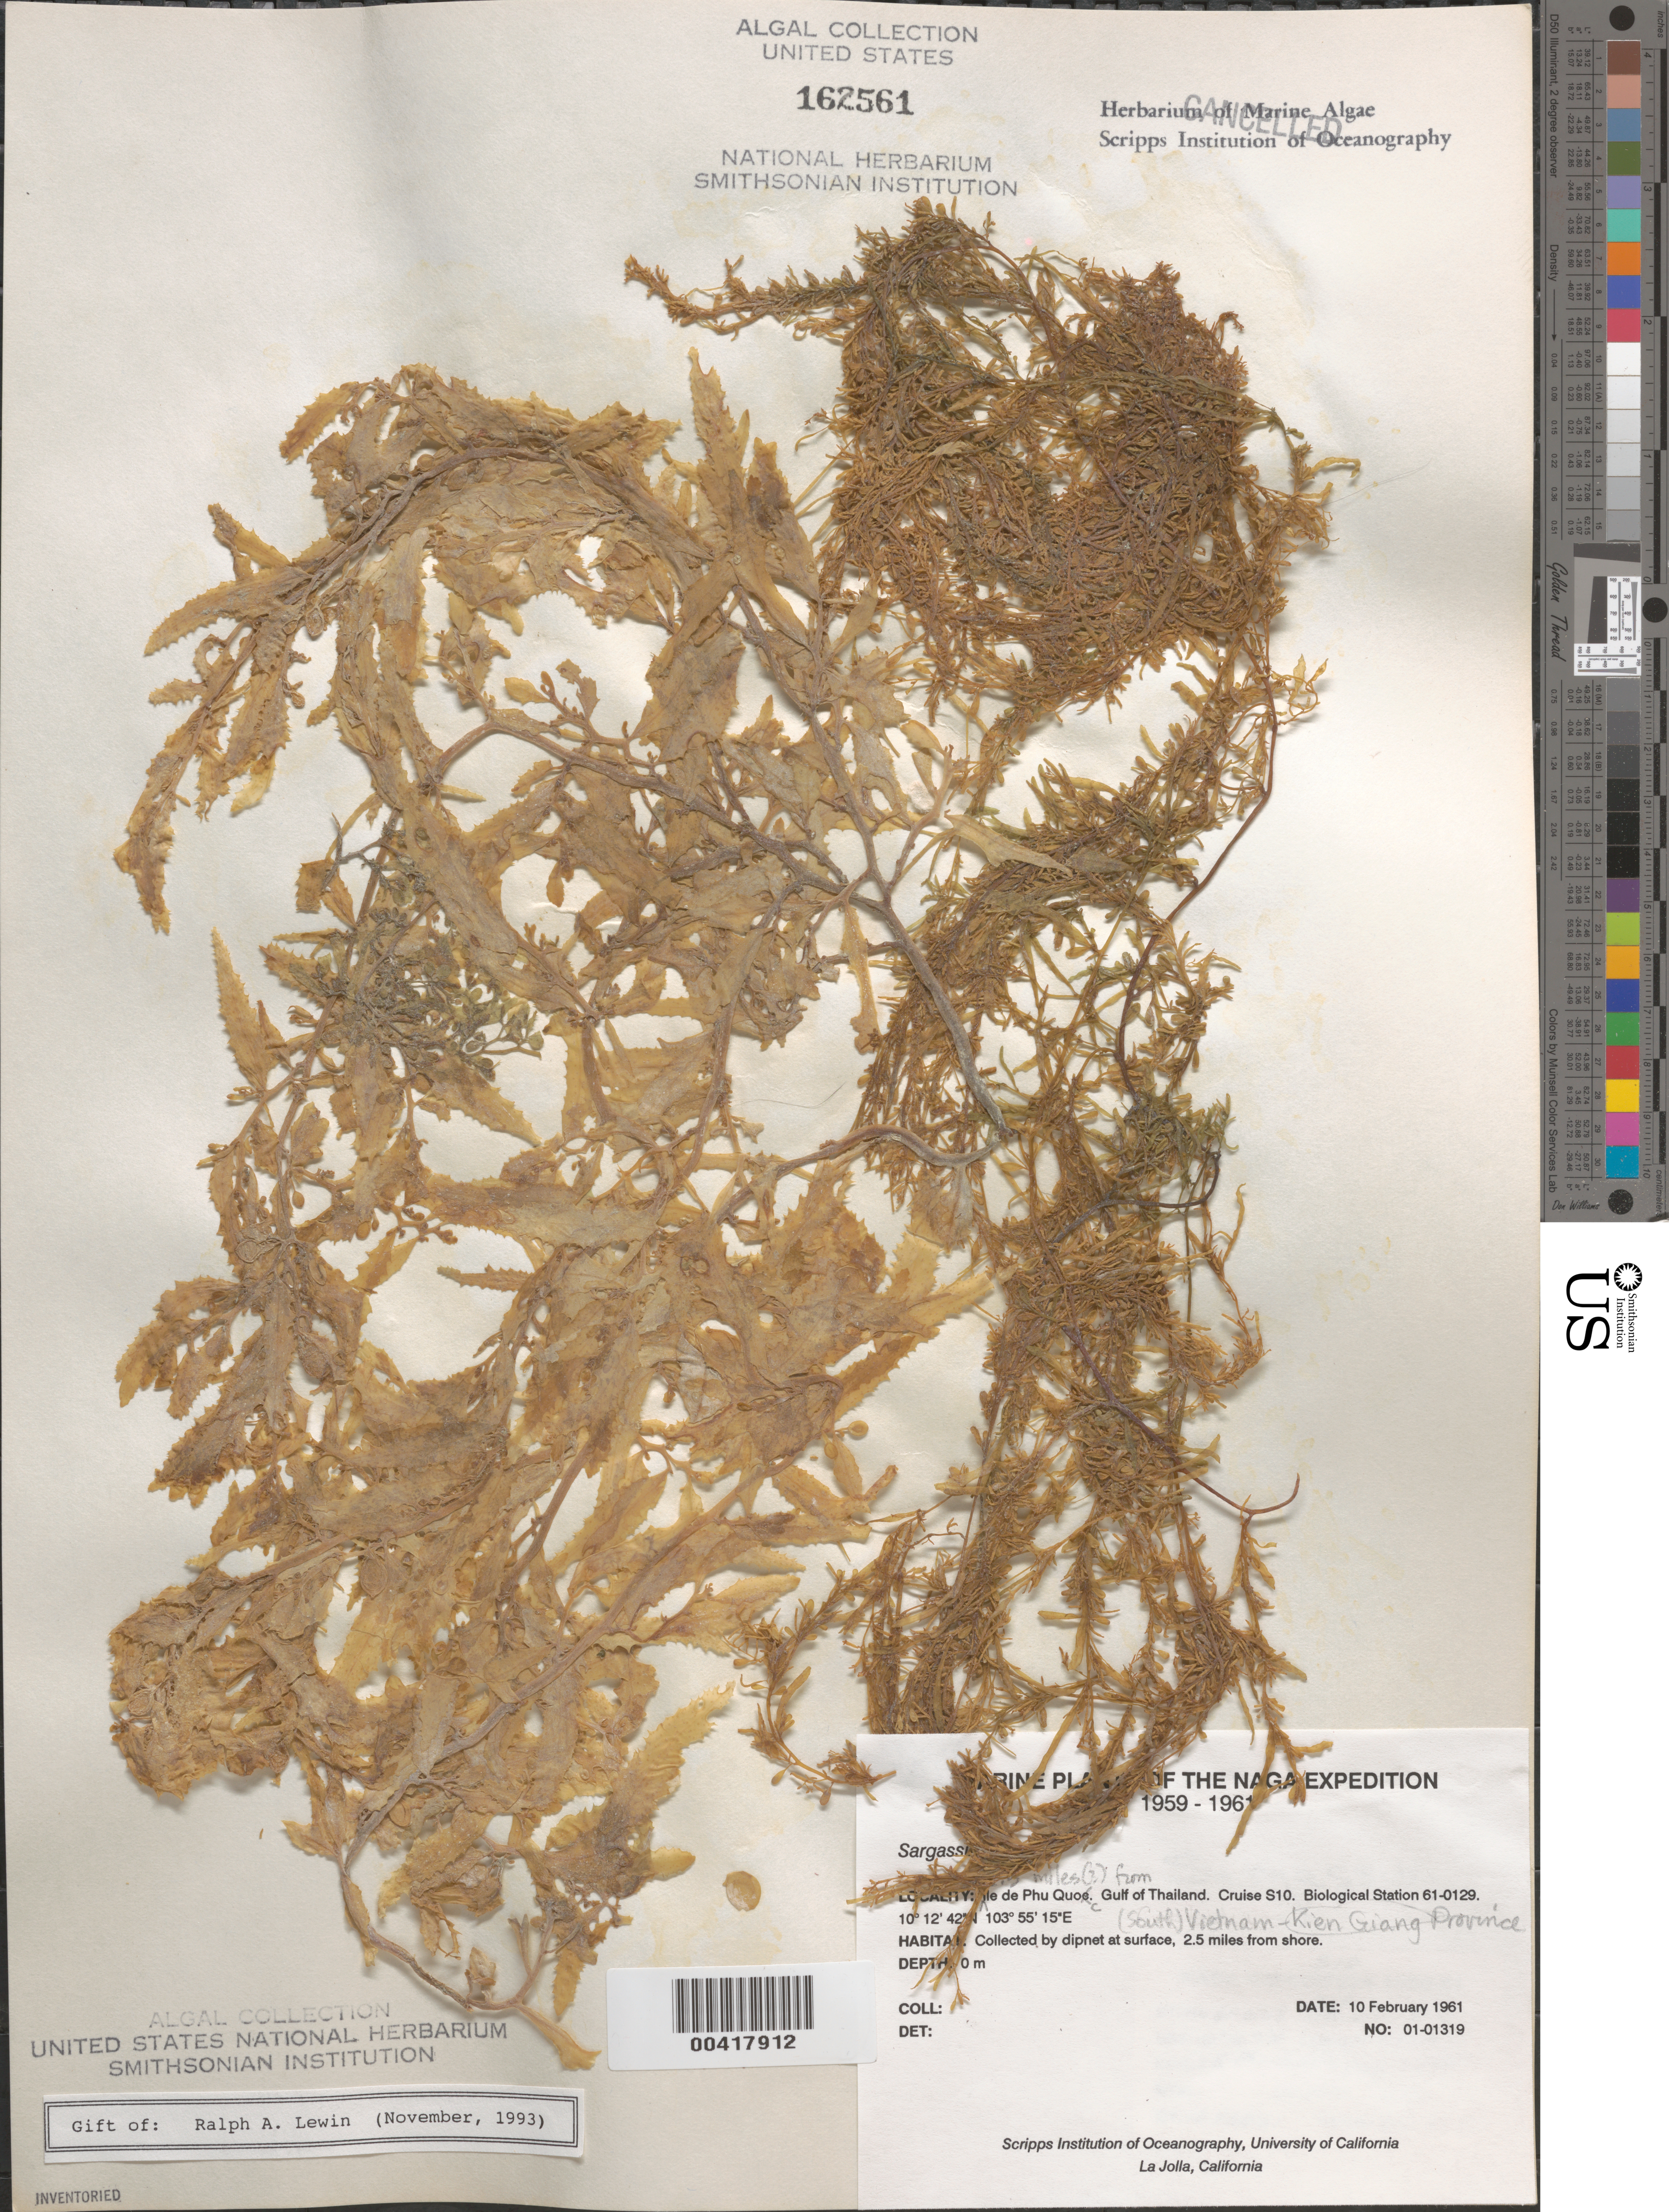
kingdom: Chromista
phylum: Ochrophyta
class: Phaeophyceae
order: Fucales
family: Sargassaceae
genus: Sargassum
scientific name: Sargassum sp.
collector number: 01-01319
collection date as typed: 10 Feb 1961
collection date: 1961-02-10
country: Vietnam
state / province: Kien Giang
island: Phu Quoc Island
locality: Off Phu Quoc Island, Gulf of Thailand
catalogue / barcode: US 162561